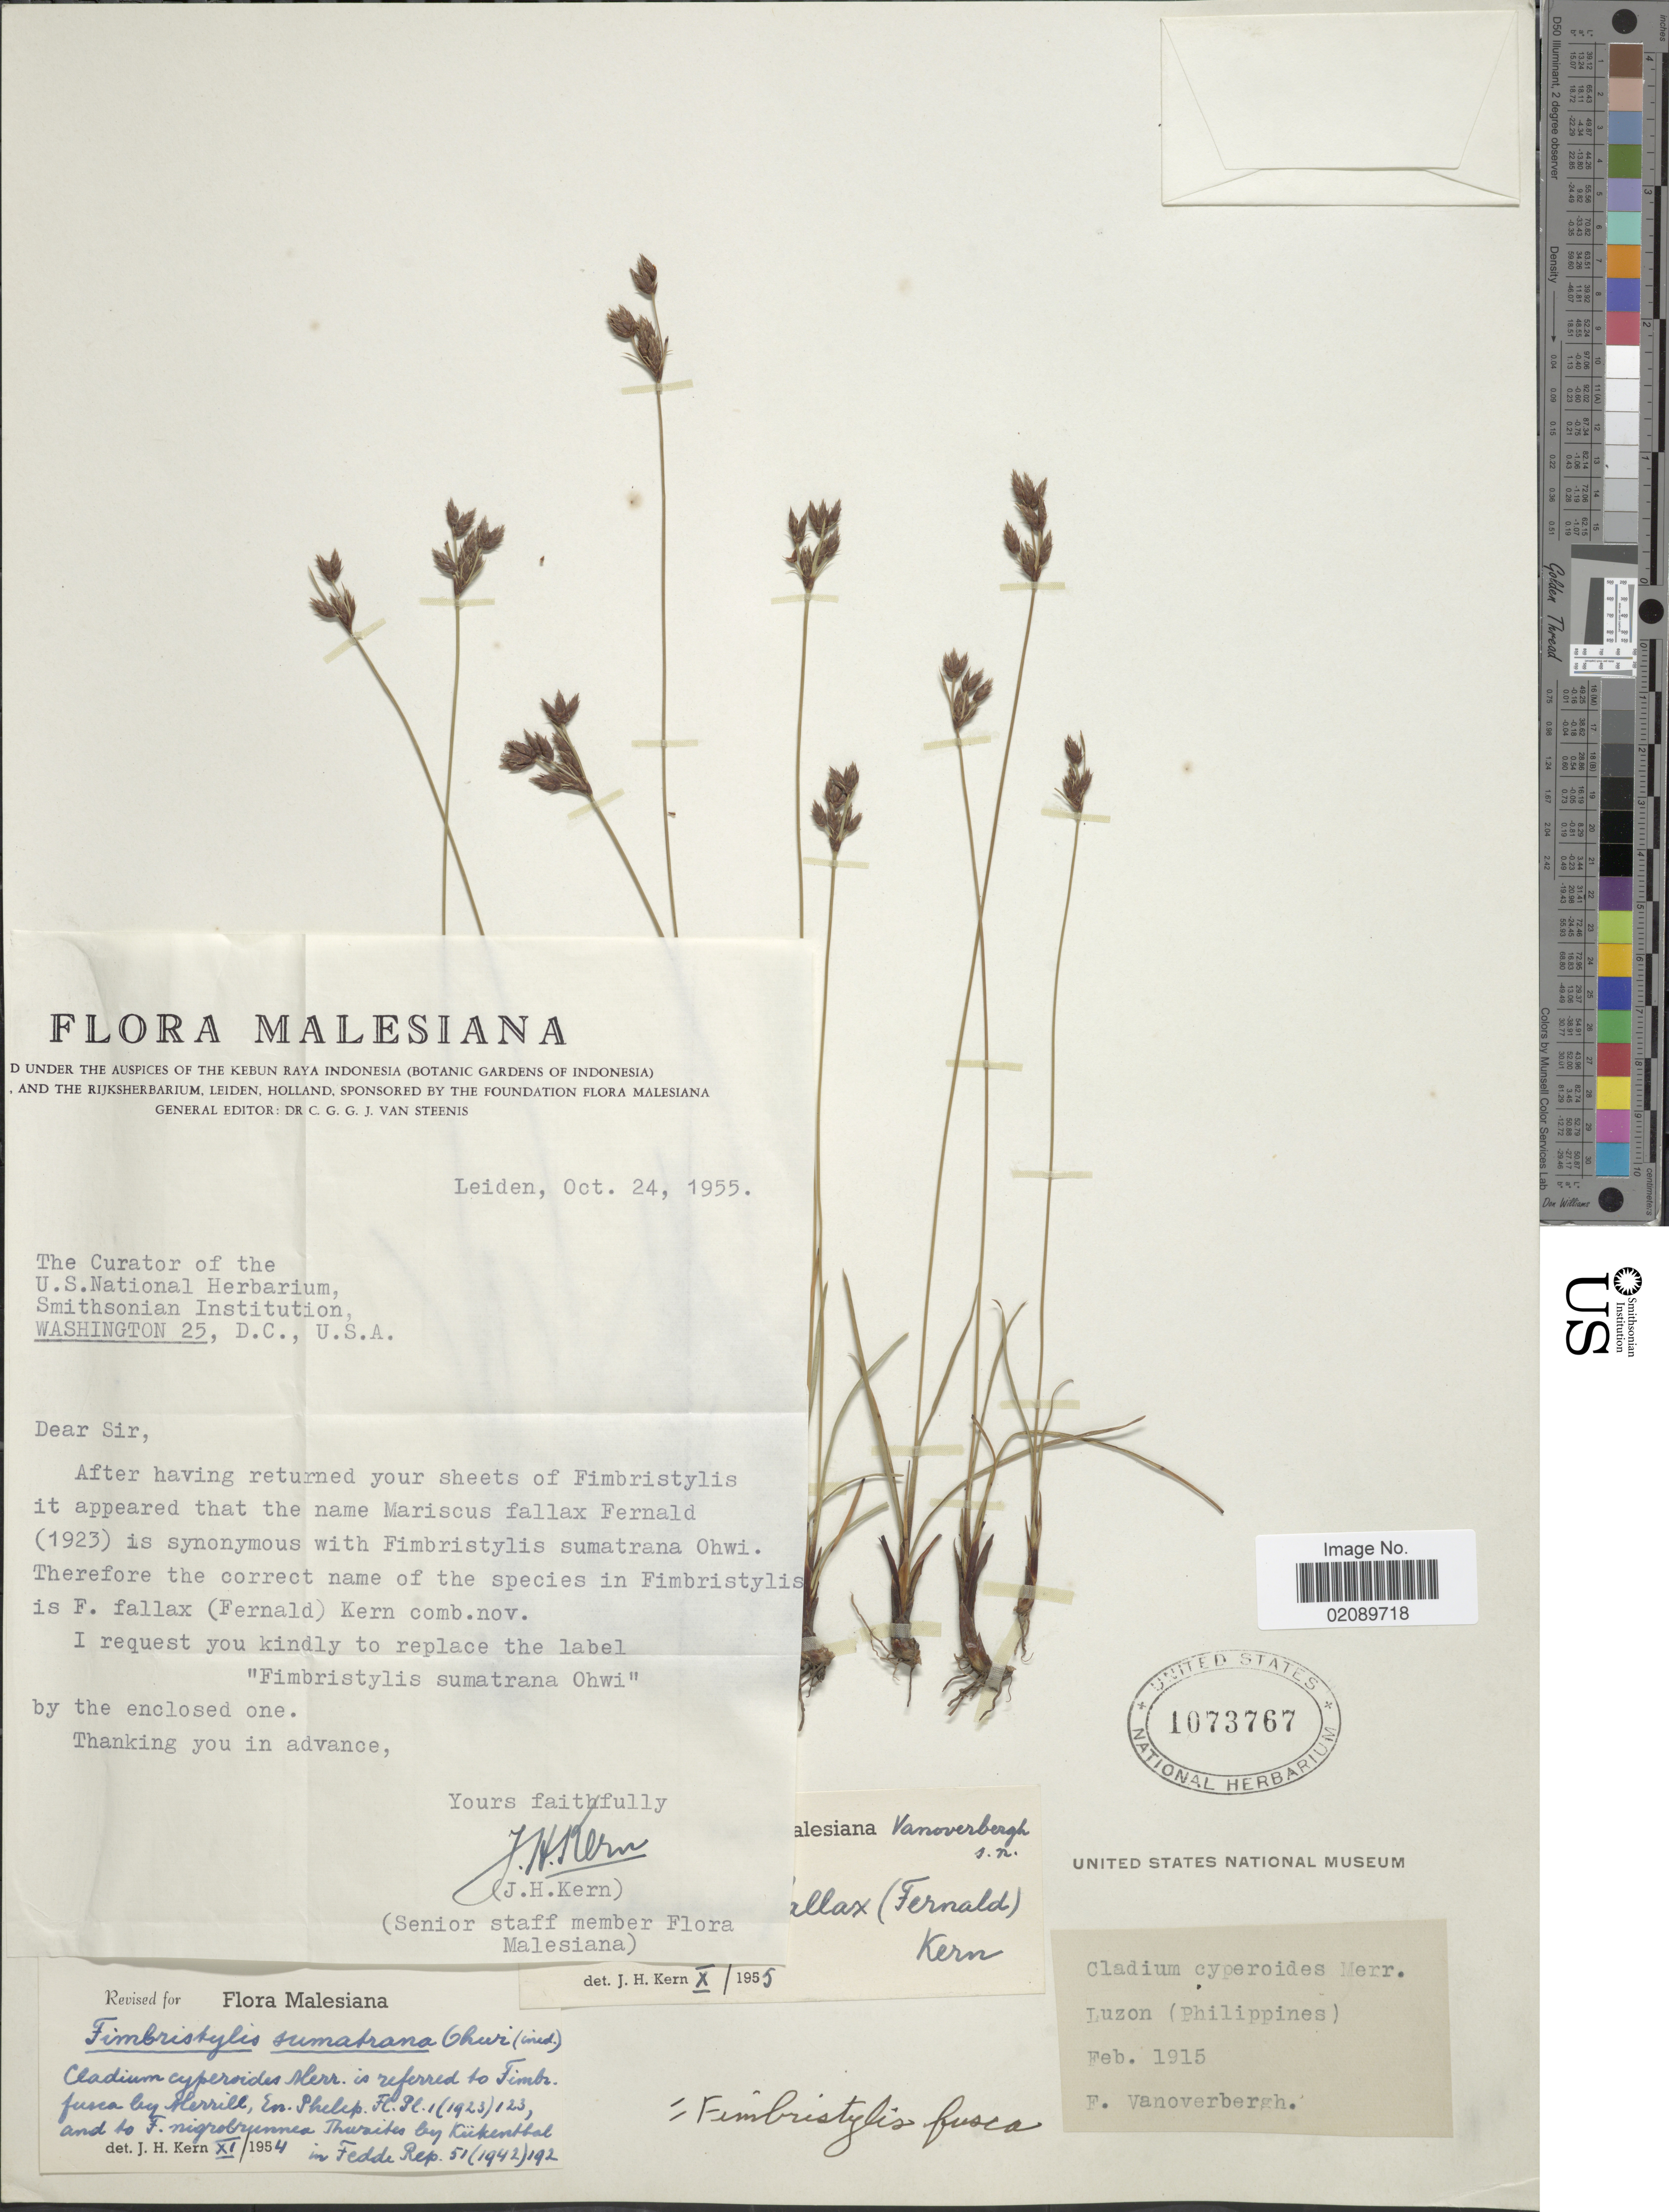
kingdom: Plantae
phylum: Tracheophyta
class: Liliopsida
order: Poales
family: Cyperaceae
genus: Fimbristylis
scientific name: Fimbristylis vanoverberghii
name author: Kük.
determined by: Strong, Mark T., (BOT), Smithsonian Institution - National Museum of Natural History (UNITED STATES)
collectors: M. Vanoverbergh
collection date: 1915-02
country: Philippines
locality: Luzon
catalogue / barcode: US 1073767